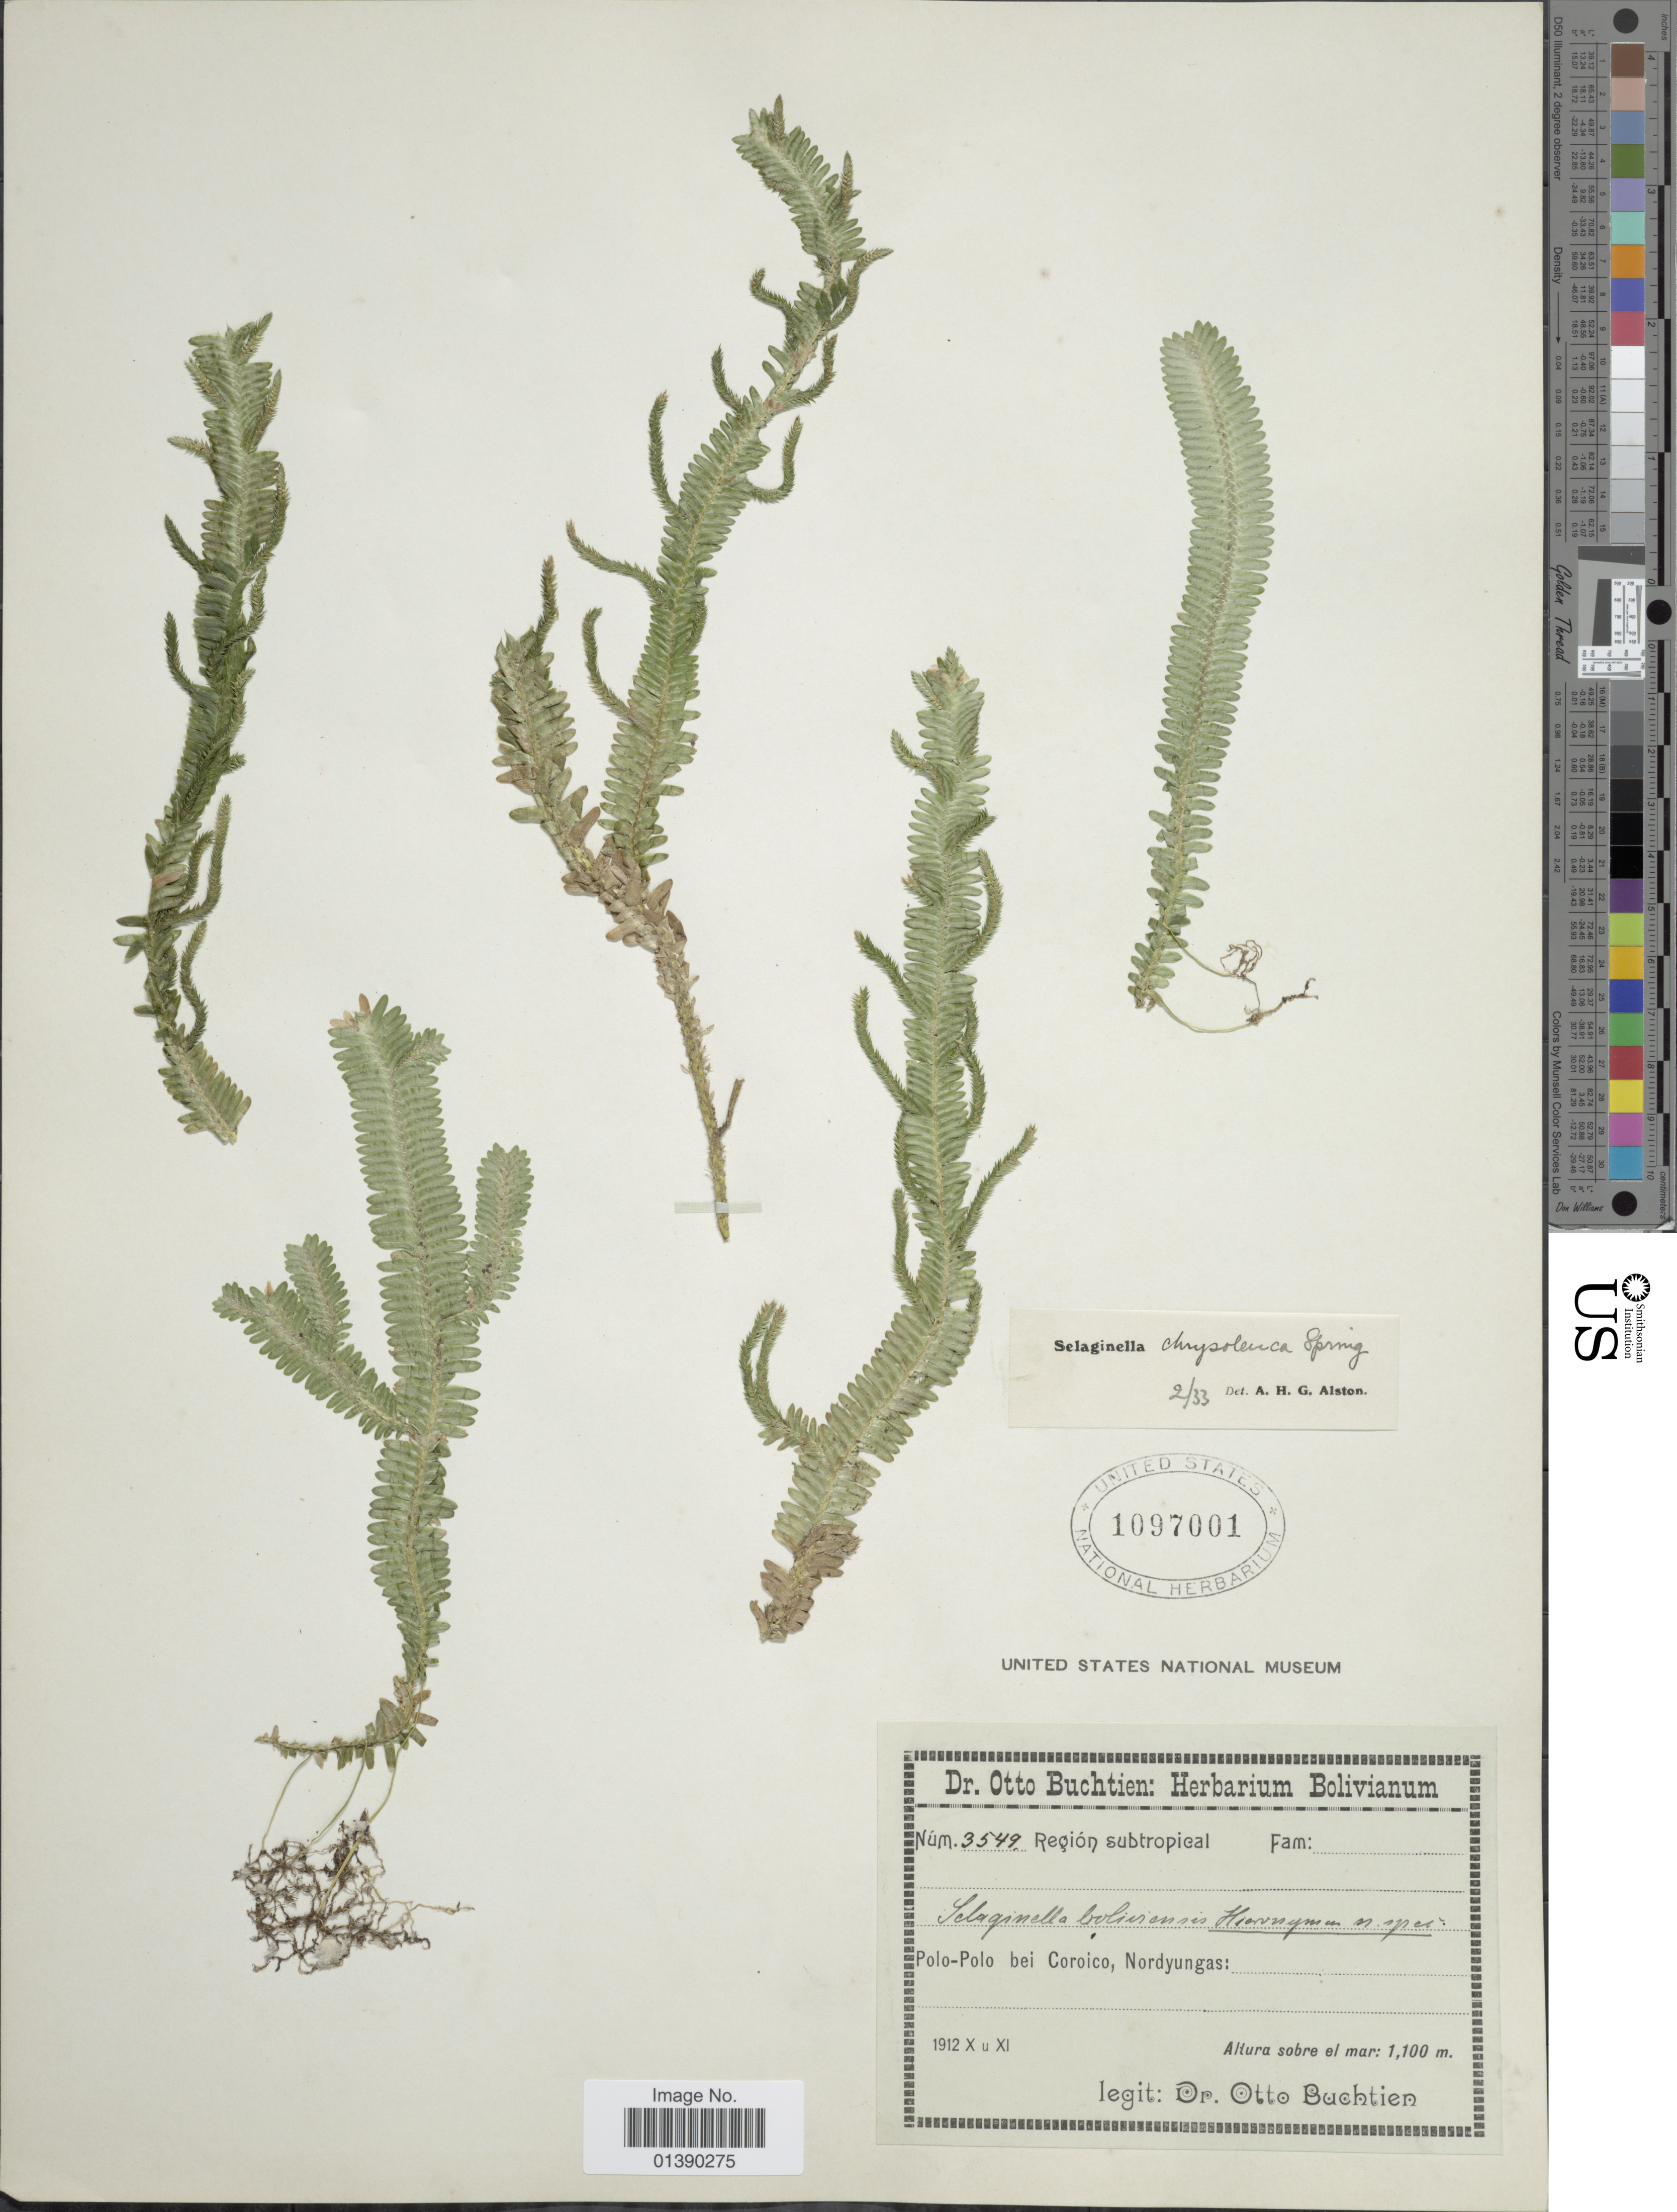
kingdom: Plantae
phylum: Tracheophyta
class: Lycopodiopsida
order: Selaginellales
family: Selaginellaceae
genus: Selaginella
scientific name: Selaginella chrysoleuca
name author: Spring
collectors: O. Buchtien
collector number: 3549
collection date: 1912-10/1912-11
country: Bolivia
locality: Polo-Polo bei Coroico, Nordyungas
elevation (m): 1100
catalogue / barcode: US 1097001